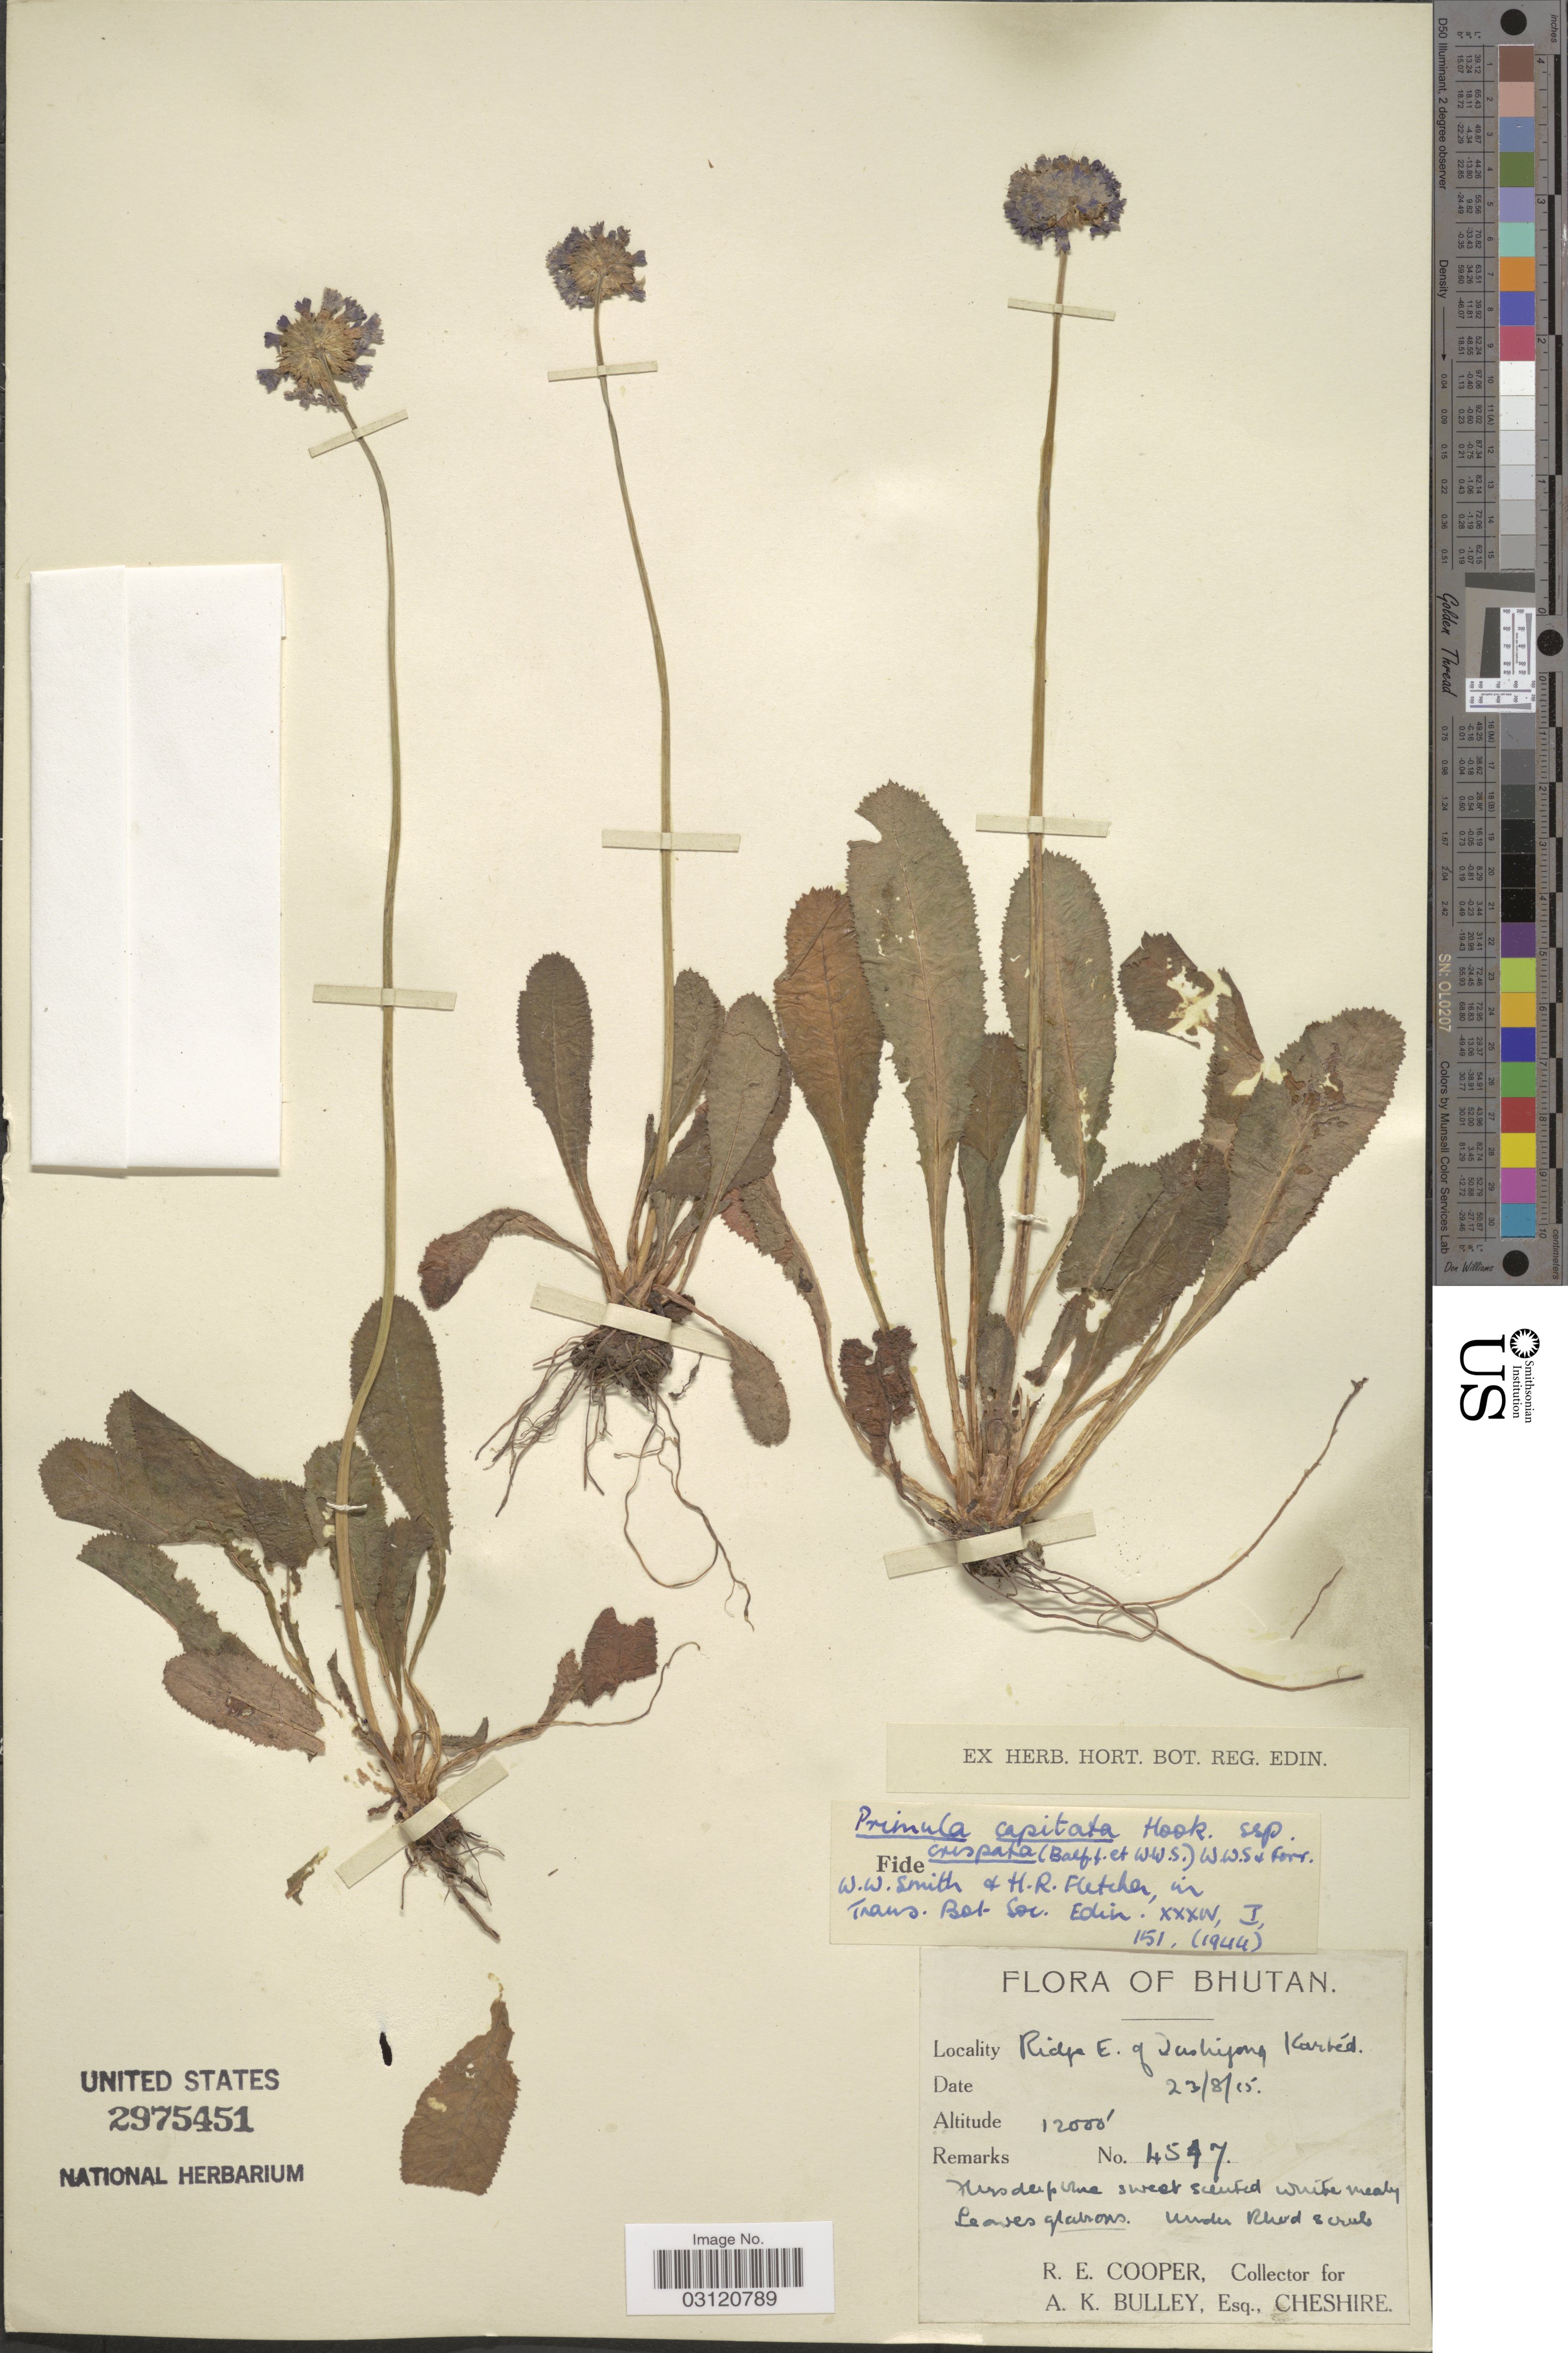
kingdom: Plantae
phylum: Tracheophyta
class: Magnoliopsida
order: Ericales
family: Primulaceae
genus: Primula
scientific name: Primula capitata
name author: Hook.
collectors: R. E. Cooper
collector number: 4547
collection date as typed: Transcribed d/m/y: 23/8/15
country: Bhutan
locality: Ridge E. of Jashigong [interpreted] Karbéd.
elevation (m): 3658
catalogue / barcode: US 2975451